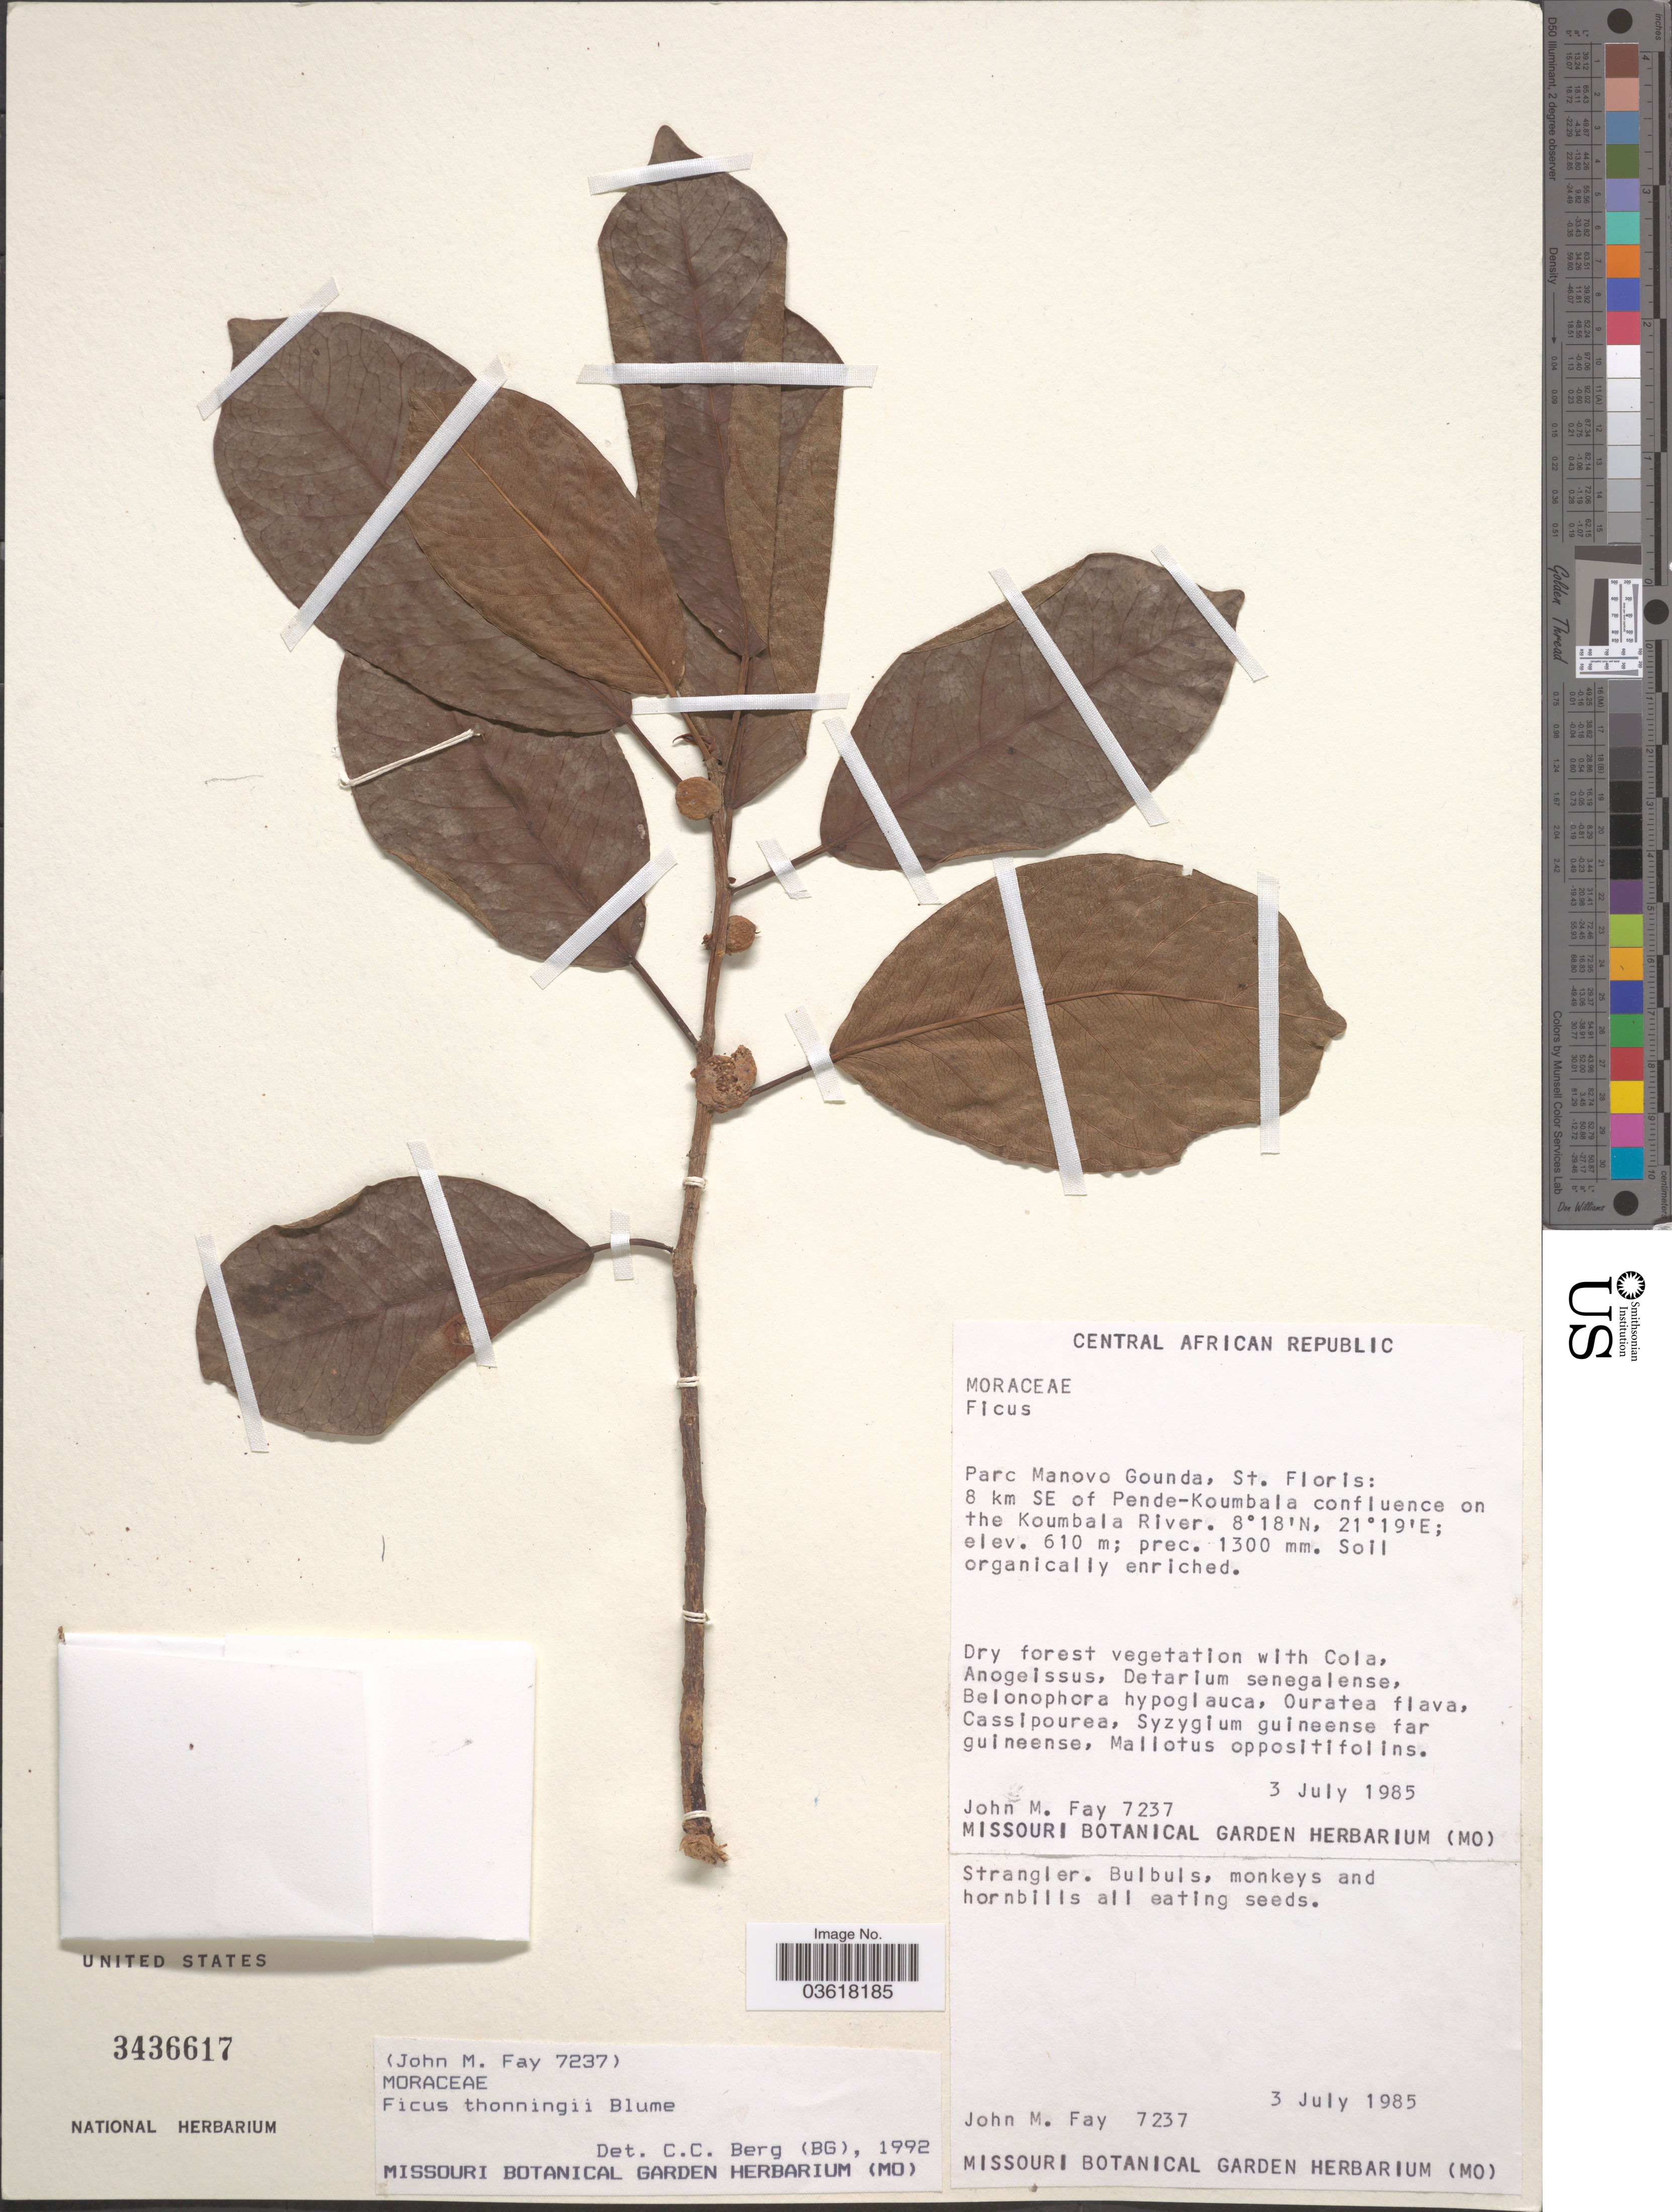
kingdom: Plantae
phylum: Tracheophyta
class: Magnoliopsida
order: Rosales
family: Moraceae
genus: Ficus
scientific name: Ficus thonningii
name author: Blume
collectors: J. M. Fay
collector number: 7237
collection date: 1985-07-03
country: Central African Republic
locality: Parc Manovo Gounda, St. Floris: 8 km SE of Pende-Koumbala confluence on the Koumbala River.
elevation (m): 610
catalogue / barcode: US 3436617